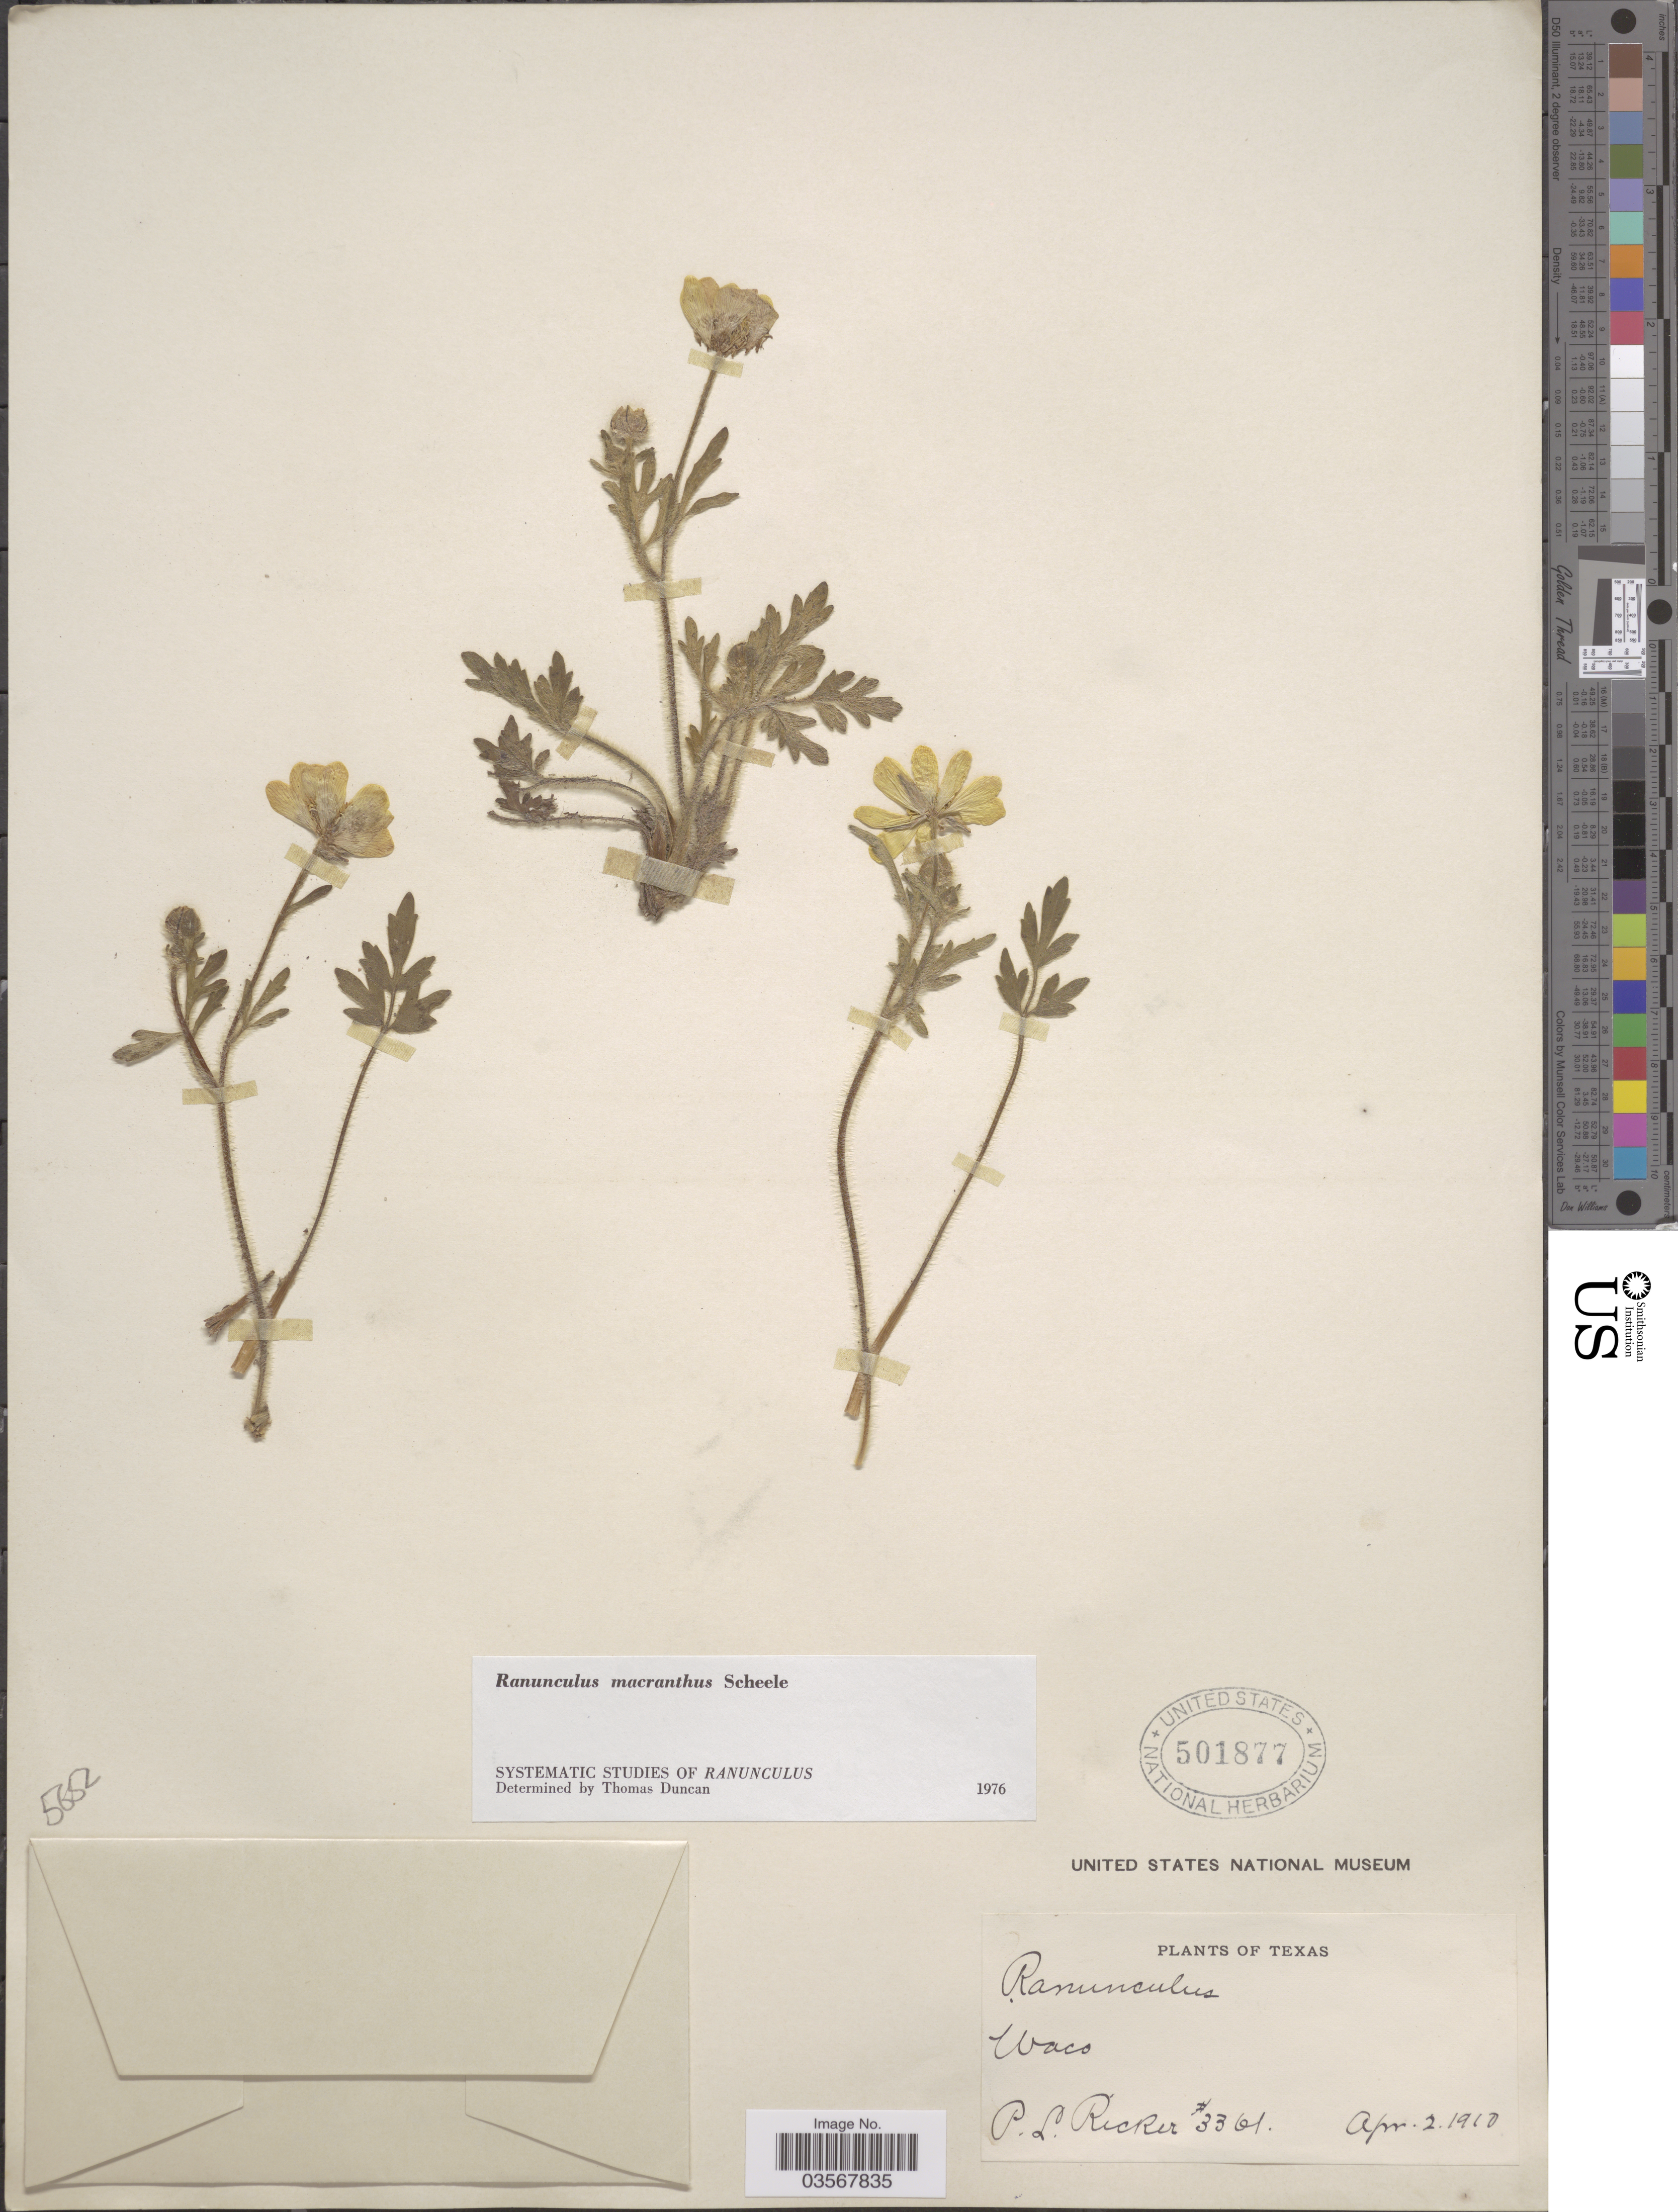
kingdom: Plantae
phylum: Tracheophyta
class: Magnoliopsida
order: Ranunculales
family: Ranunculaceae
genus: Ranunculus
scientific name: Ranunculus macranthus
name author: Scheele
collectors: P. Ricker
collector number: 3361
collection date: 1910-04-02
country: United States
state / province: Texas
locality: Waco.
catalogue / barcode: US 501877